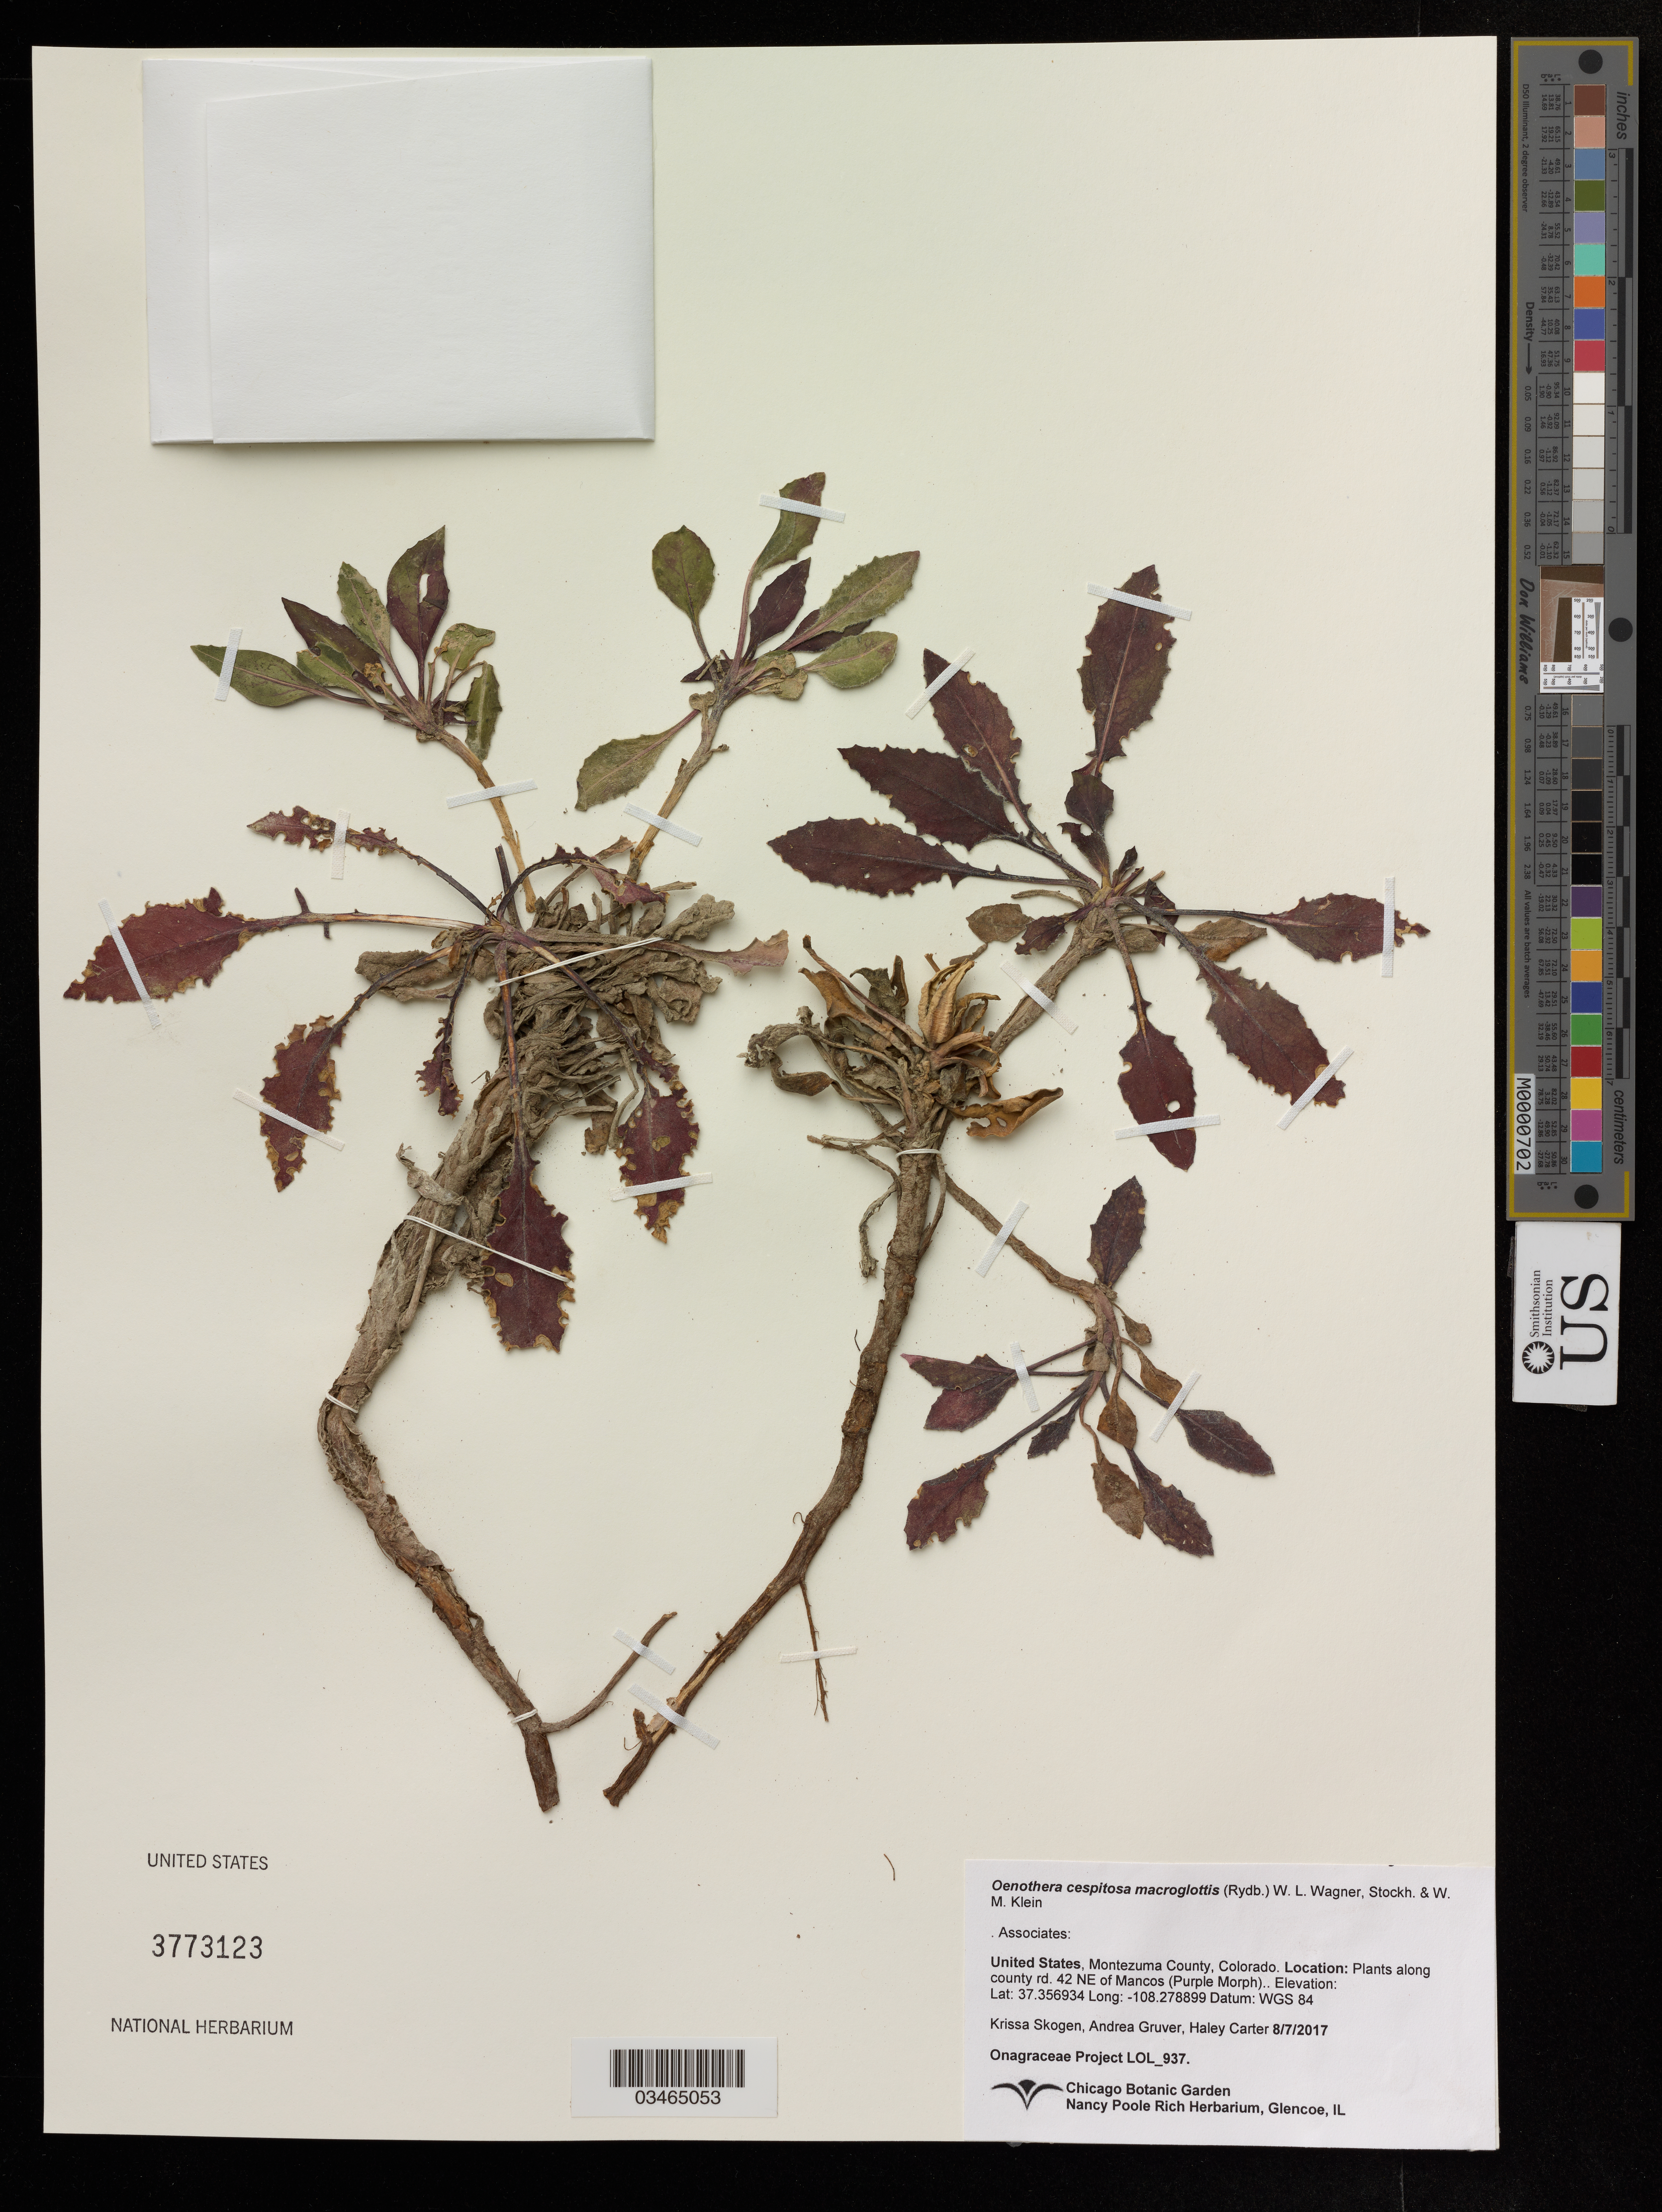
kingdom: Plantae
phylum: Tracheophyta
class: Magnoliopsida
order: Myrtales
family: Onagraceae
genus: Oenothera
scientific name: Oenothera cespitosa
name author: Nutt.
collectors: K. Skogen & A. Gruver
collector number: Onagraceae Project LOL_937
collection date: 2017-08-07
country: United States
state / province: Colorado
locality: Montezuma County. along county rd. 42 NE of Mancos.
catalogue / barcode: US 3773123